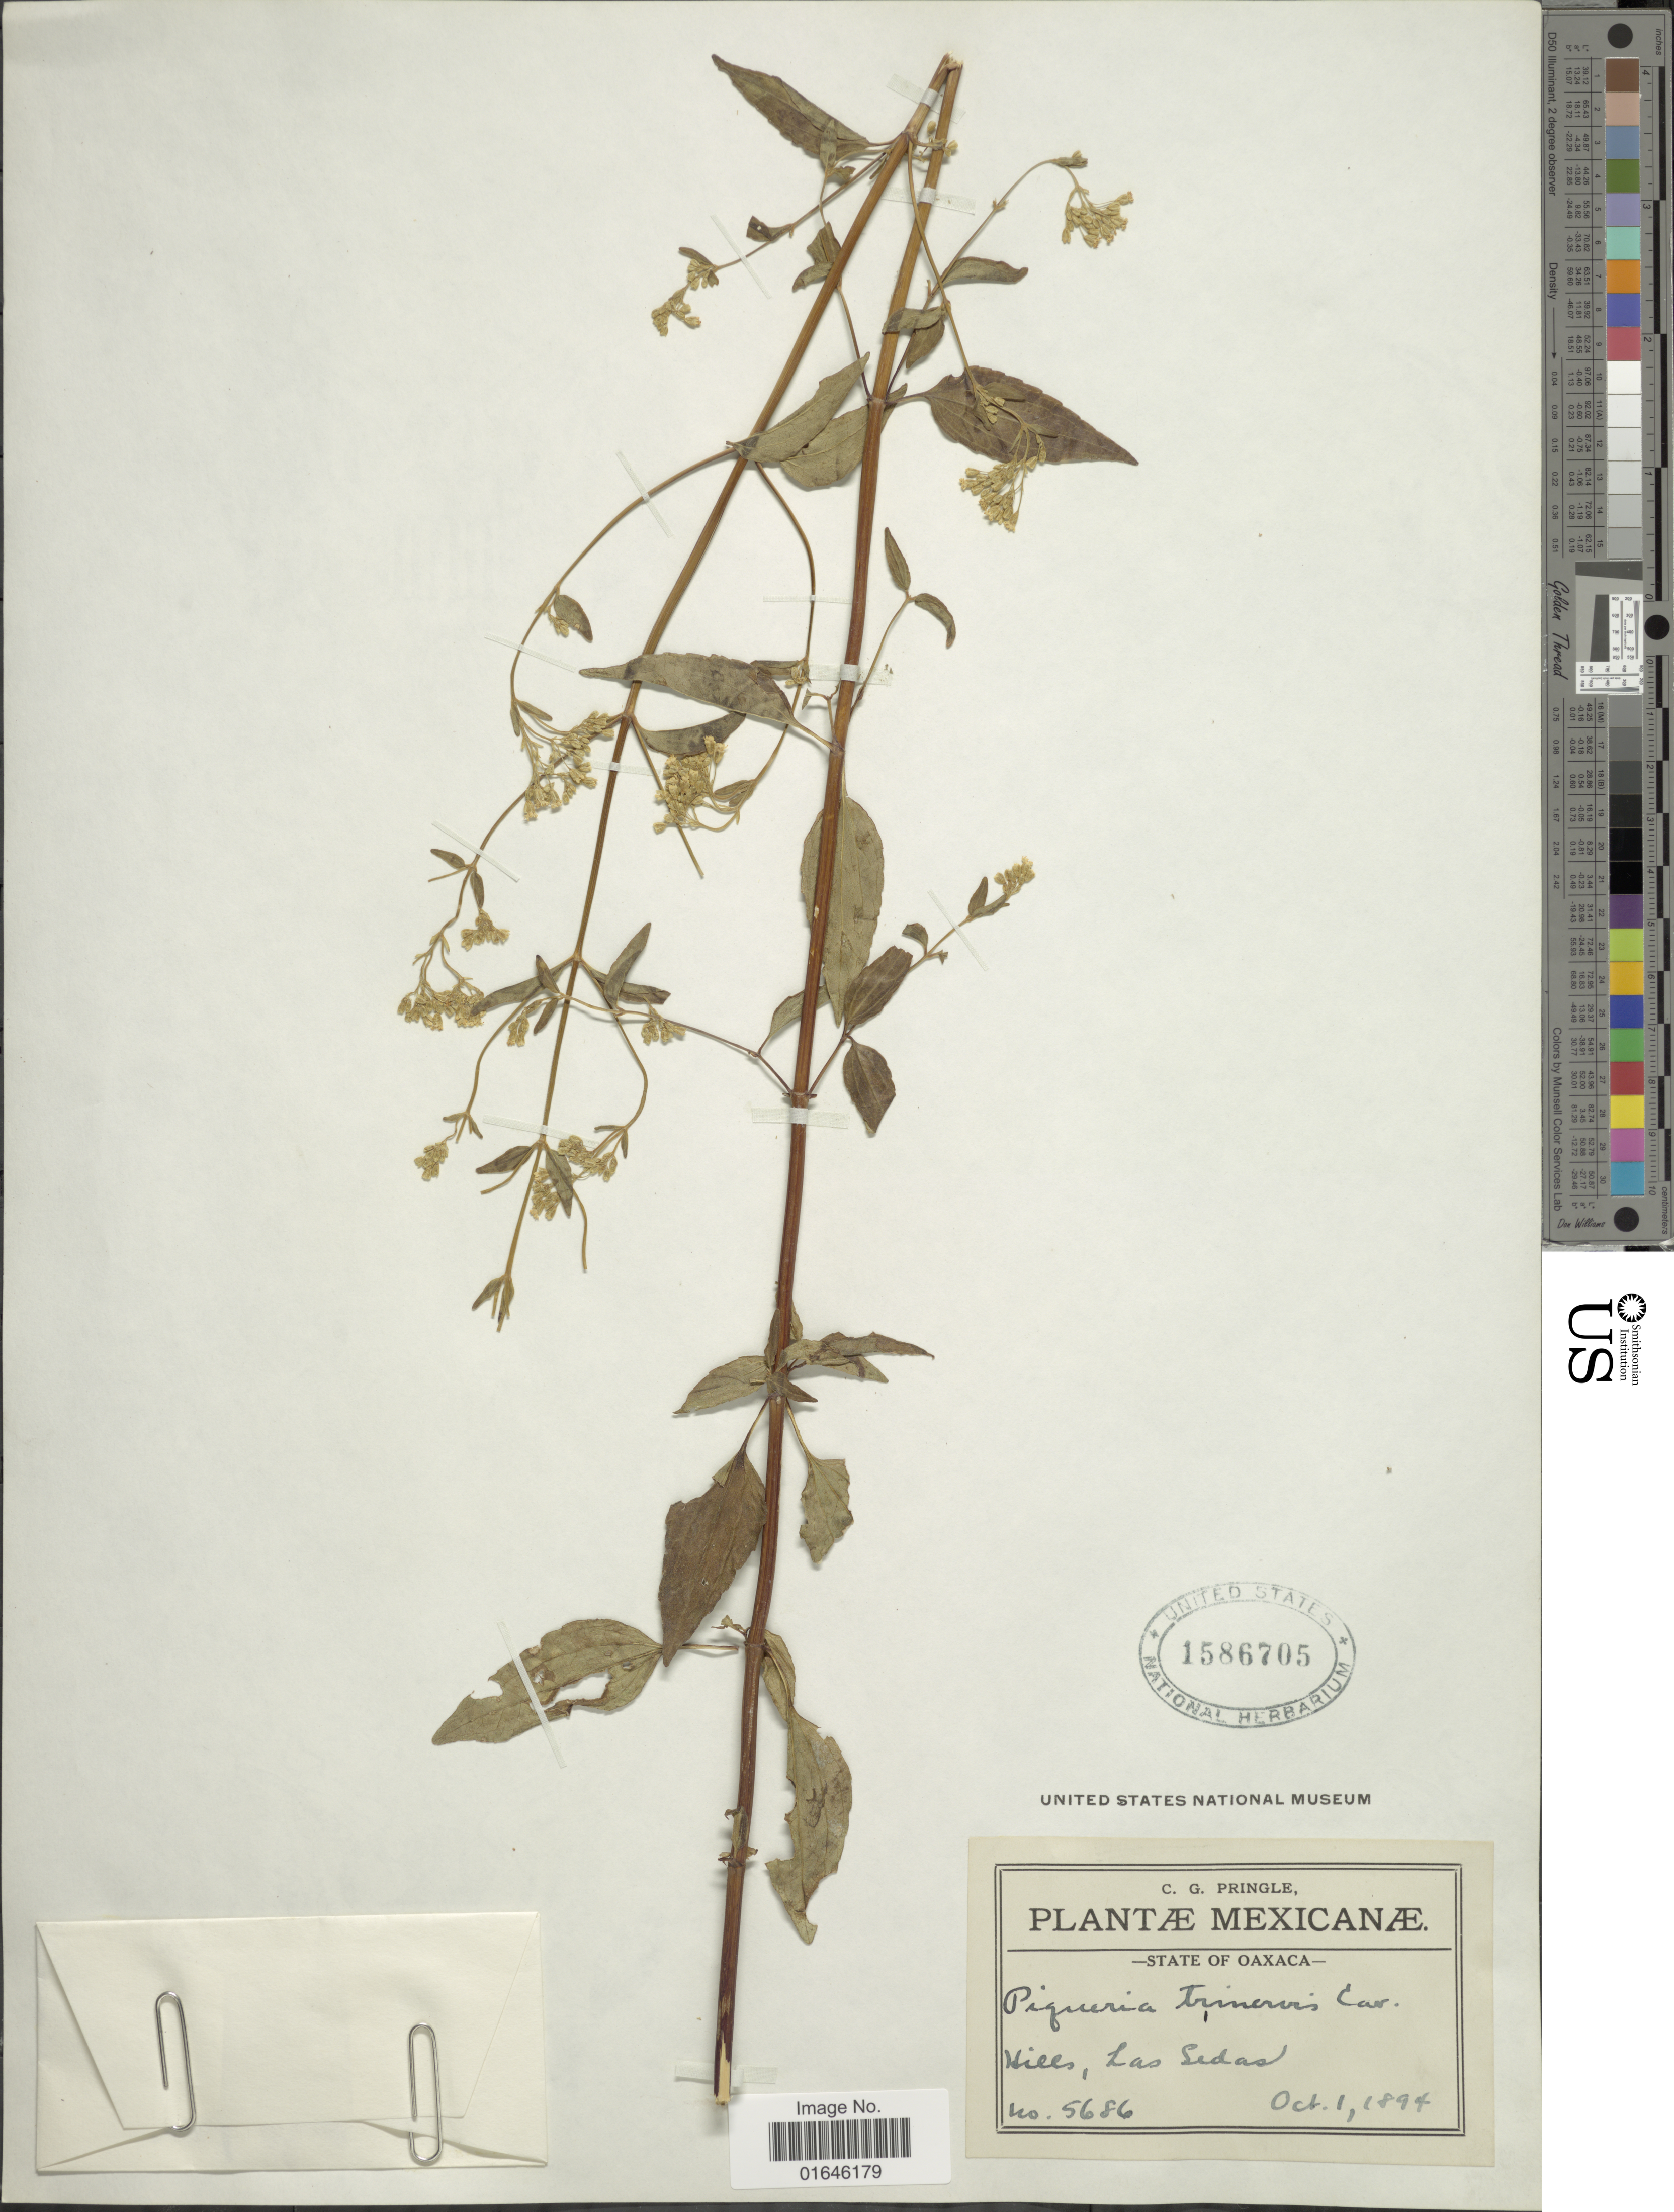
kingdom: Plantae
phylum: Tracheophyta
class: Magnoliopsida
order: Asterales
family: Asteraceae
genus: Piqueria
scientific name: Piqueria trinervia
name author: Cav.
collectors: C. G. Pringle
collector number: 5686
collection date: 1894-10-01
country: Mexico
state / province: Oaxaca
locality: Las Sedas, Hills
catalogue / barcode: US 1586705